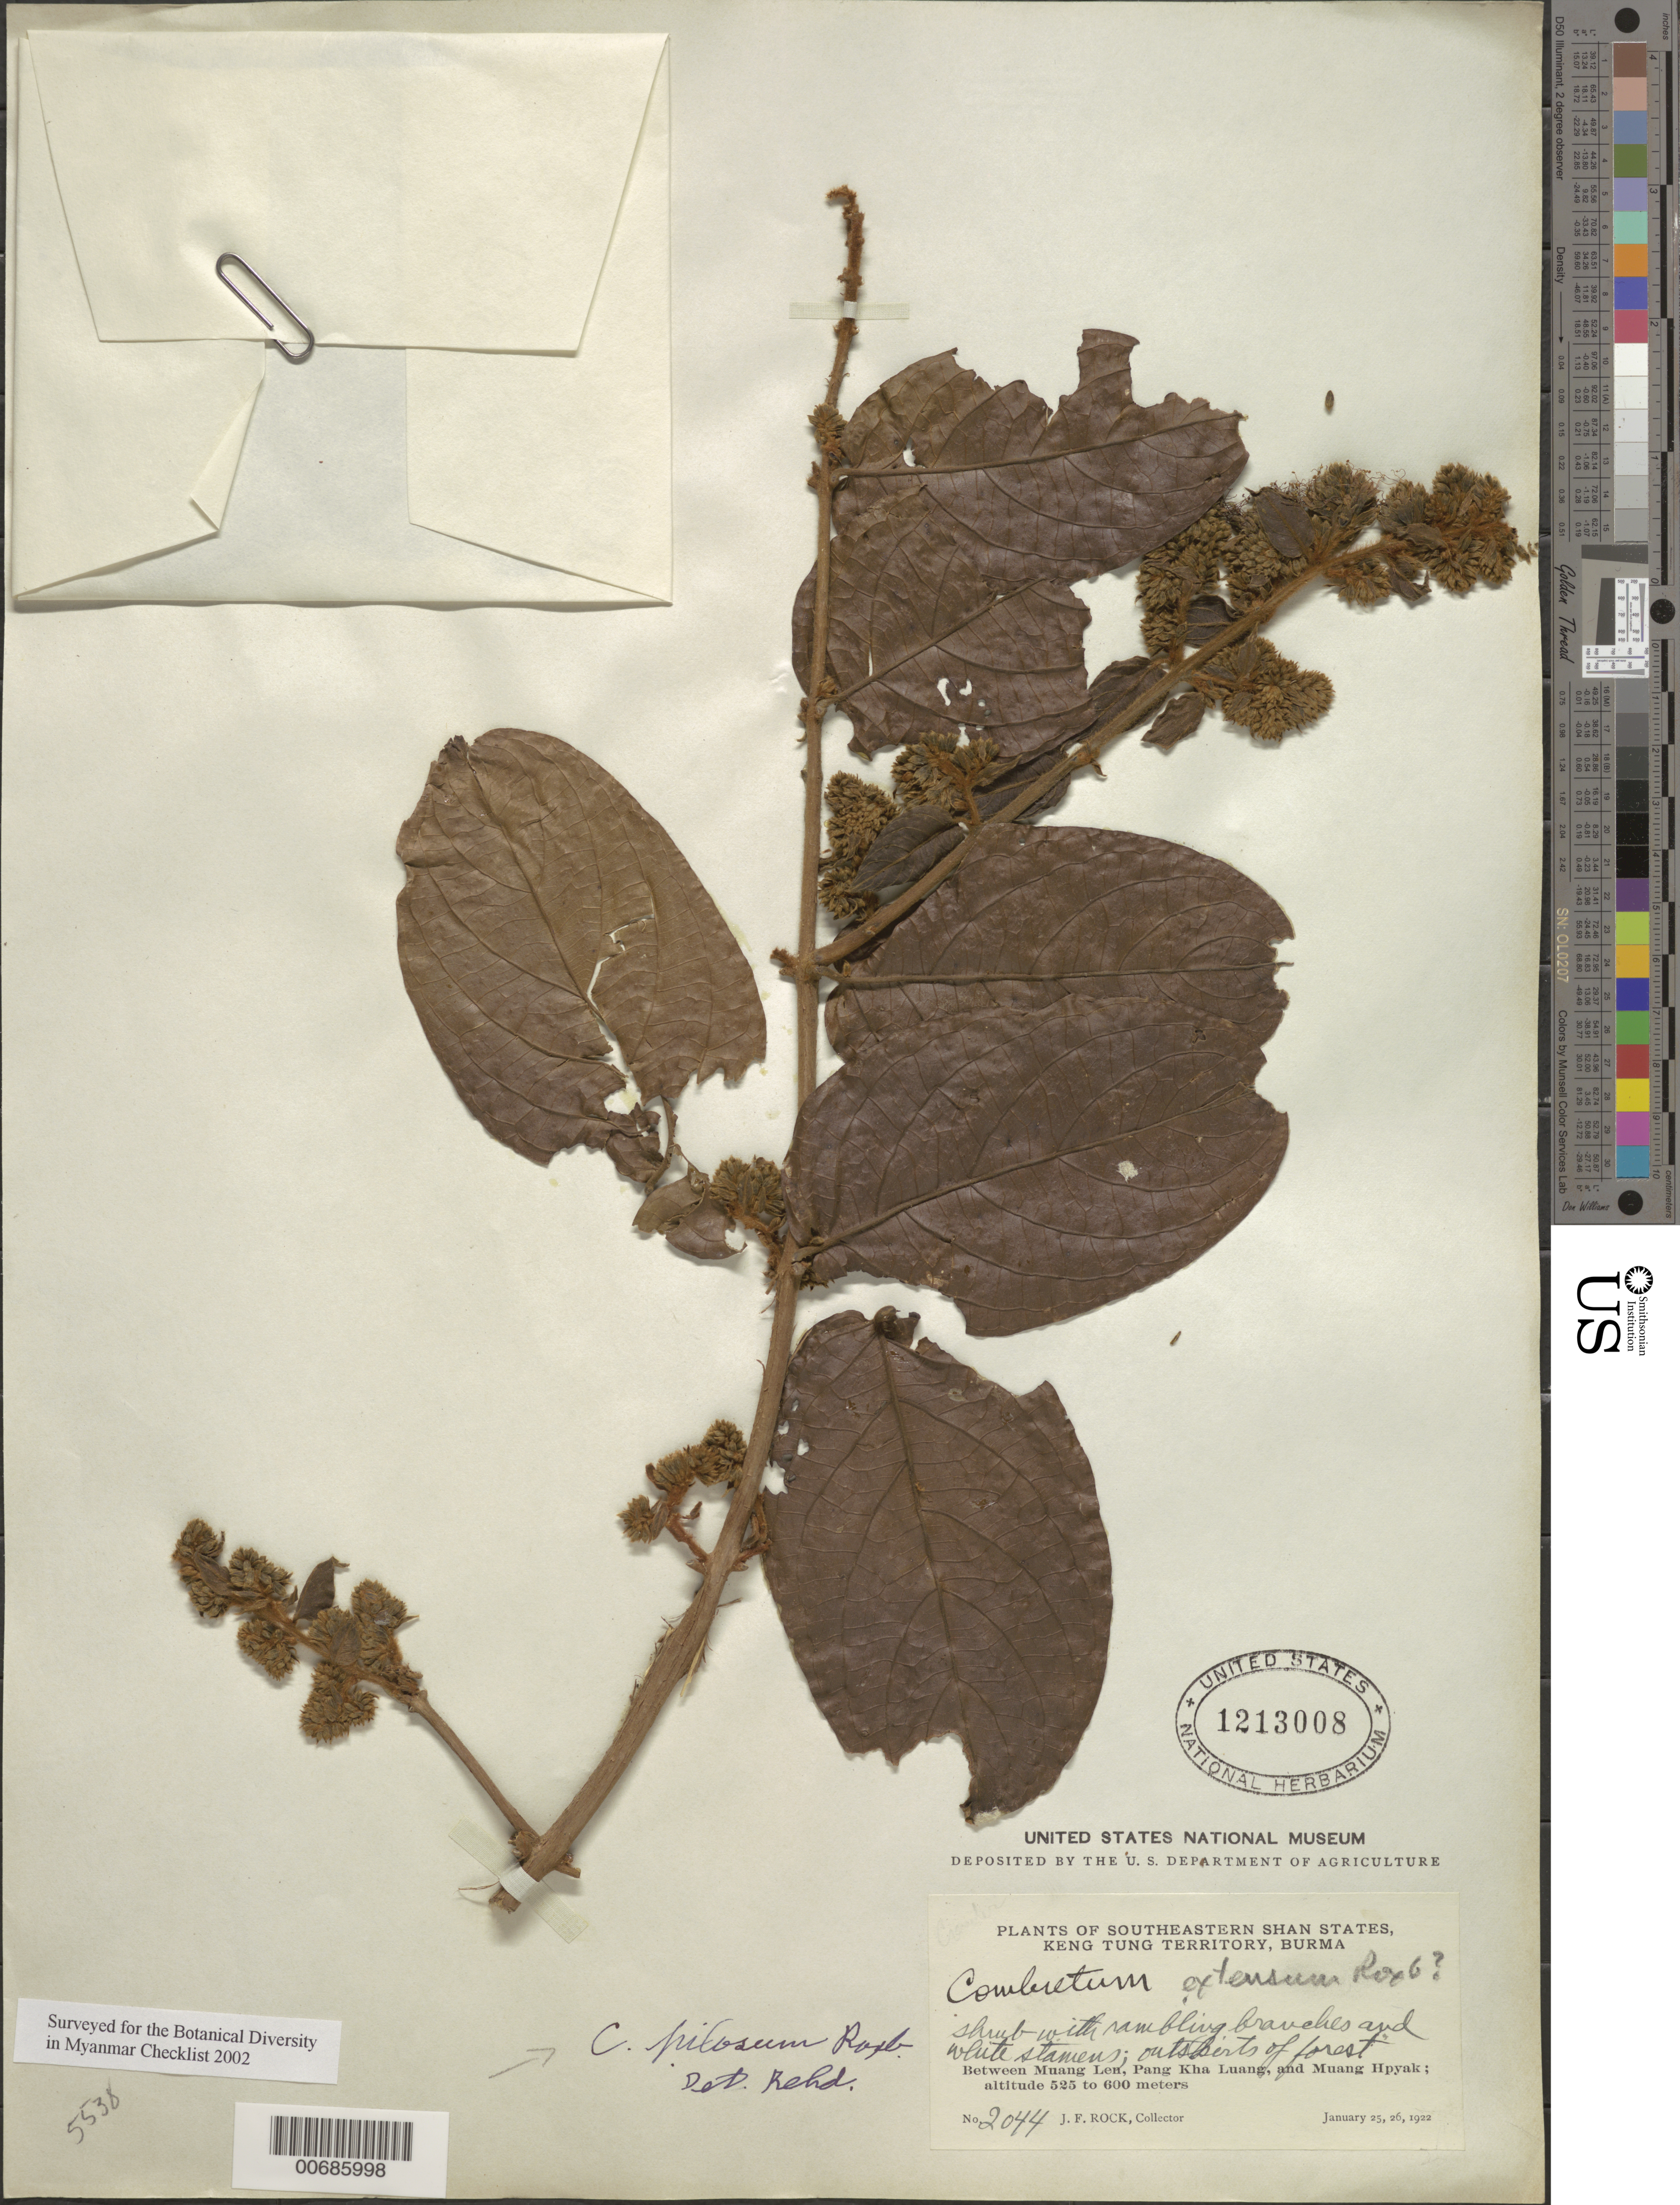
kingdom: Plantae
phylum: Tracheophyta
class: Magnoliopsida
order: Myrtales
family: Combretaceae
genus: Combretum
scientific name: Combretum pilosum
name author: Roxb.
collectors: J. F. Rock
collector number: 2044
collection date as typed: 25 Jan 1922 to 26 Jan 1922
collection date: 1922-01-25/1922-01-26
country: Myanmar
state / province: Shan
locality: Southeastern Shan States, Keng Tung Terr., betw. Muang Len, Pang Kha Luang and Muang Hpyak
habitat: Forest edge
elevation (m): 525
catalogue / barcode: US 1213008